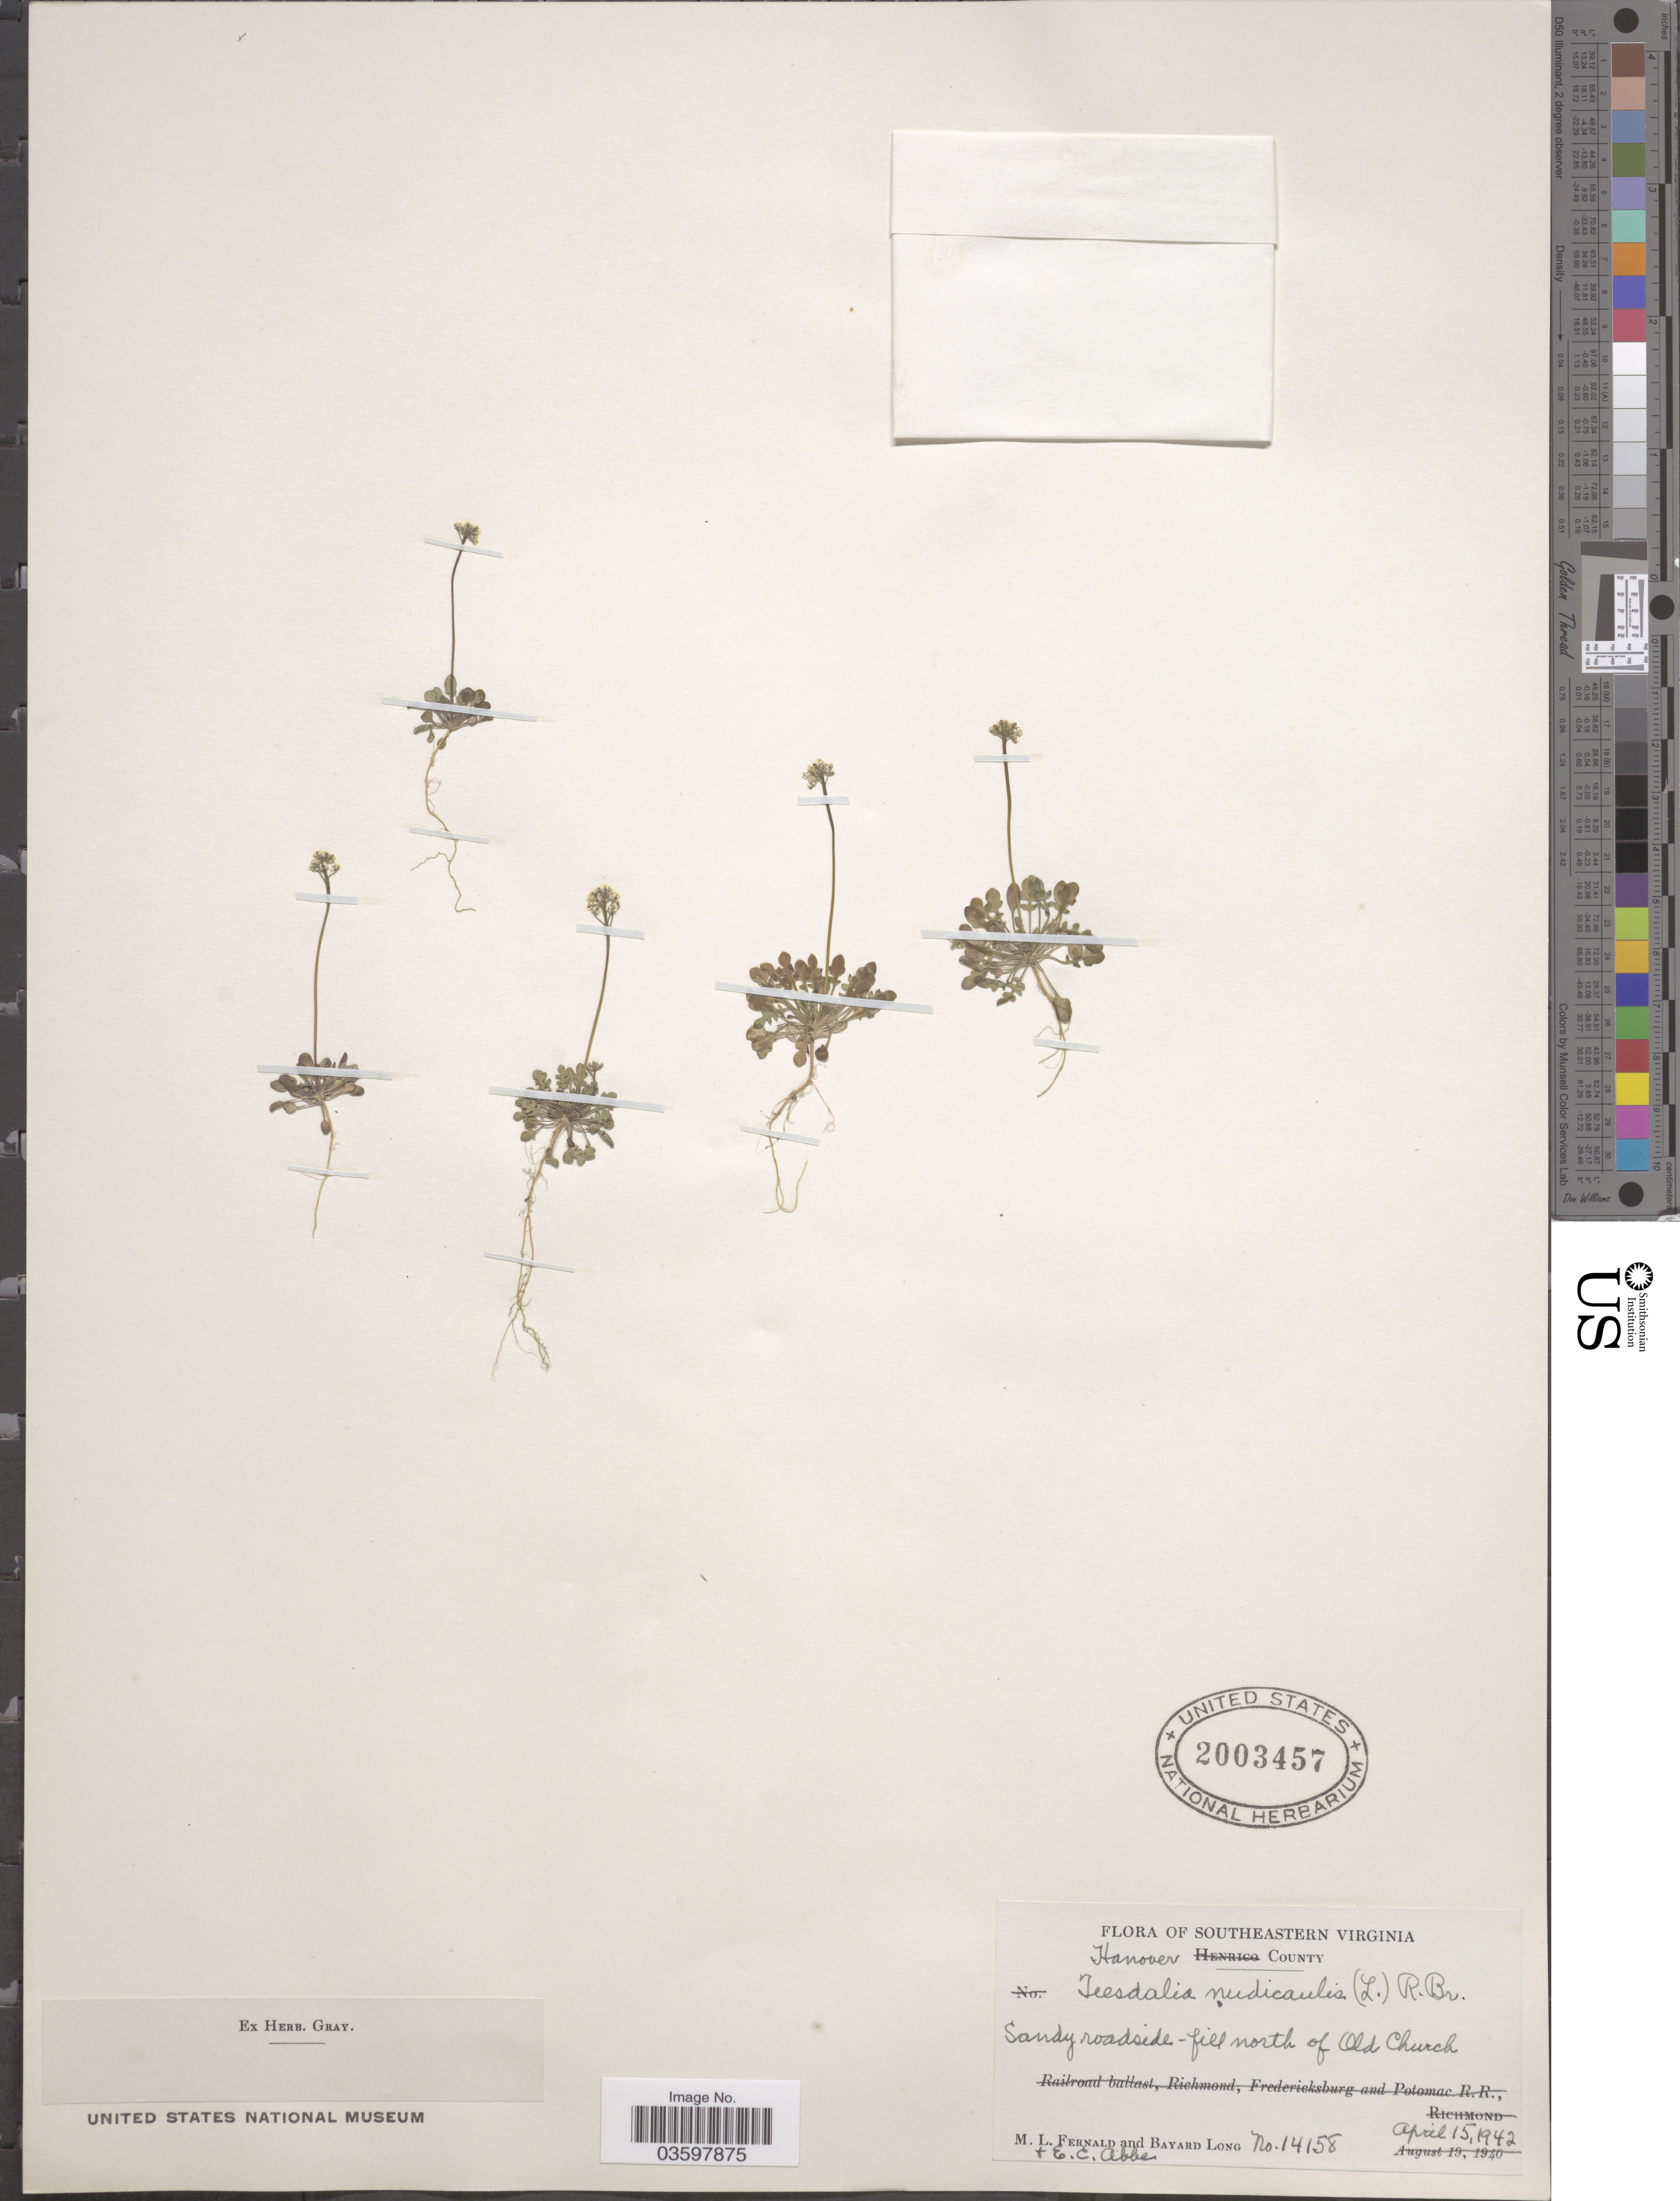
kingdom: Plantae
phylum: Tracheophyta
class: Magnoliopsida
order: Brassicales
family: Brassicaceae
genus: Teesdalia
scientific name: Teesdalia nudicaulis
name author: (L.) W.T. Aiton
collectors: M. L. Fernald, B. Long & E. C. Abbe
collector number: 14158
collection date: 1942-04-15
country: United States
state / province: Virginia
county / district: Hanover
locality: Southeastern Virginia. Hanover County. Sandy roadside-fill north of Old Church.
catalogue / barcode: US 2003457